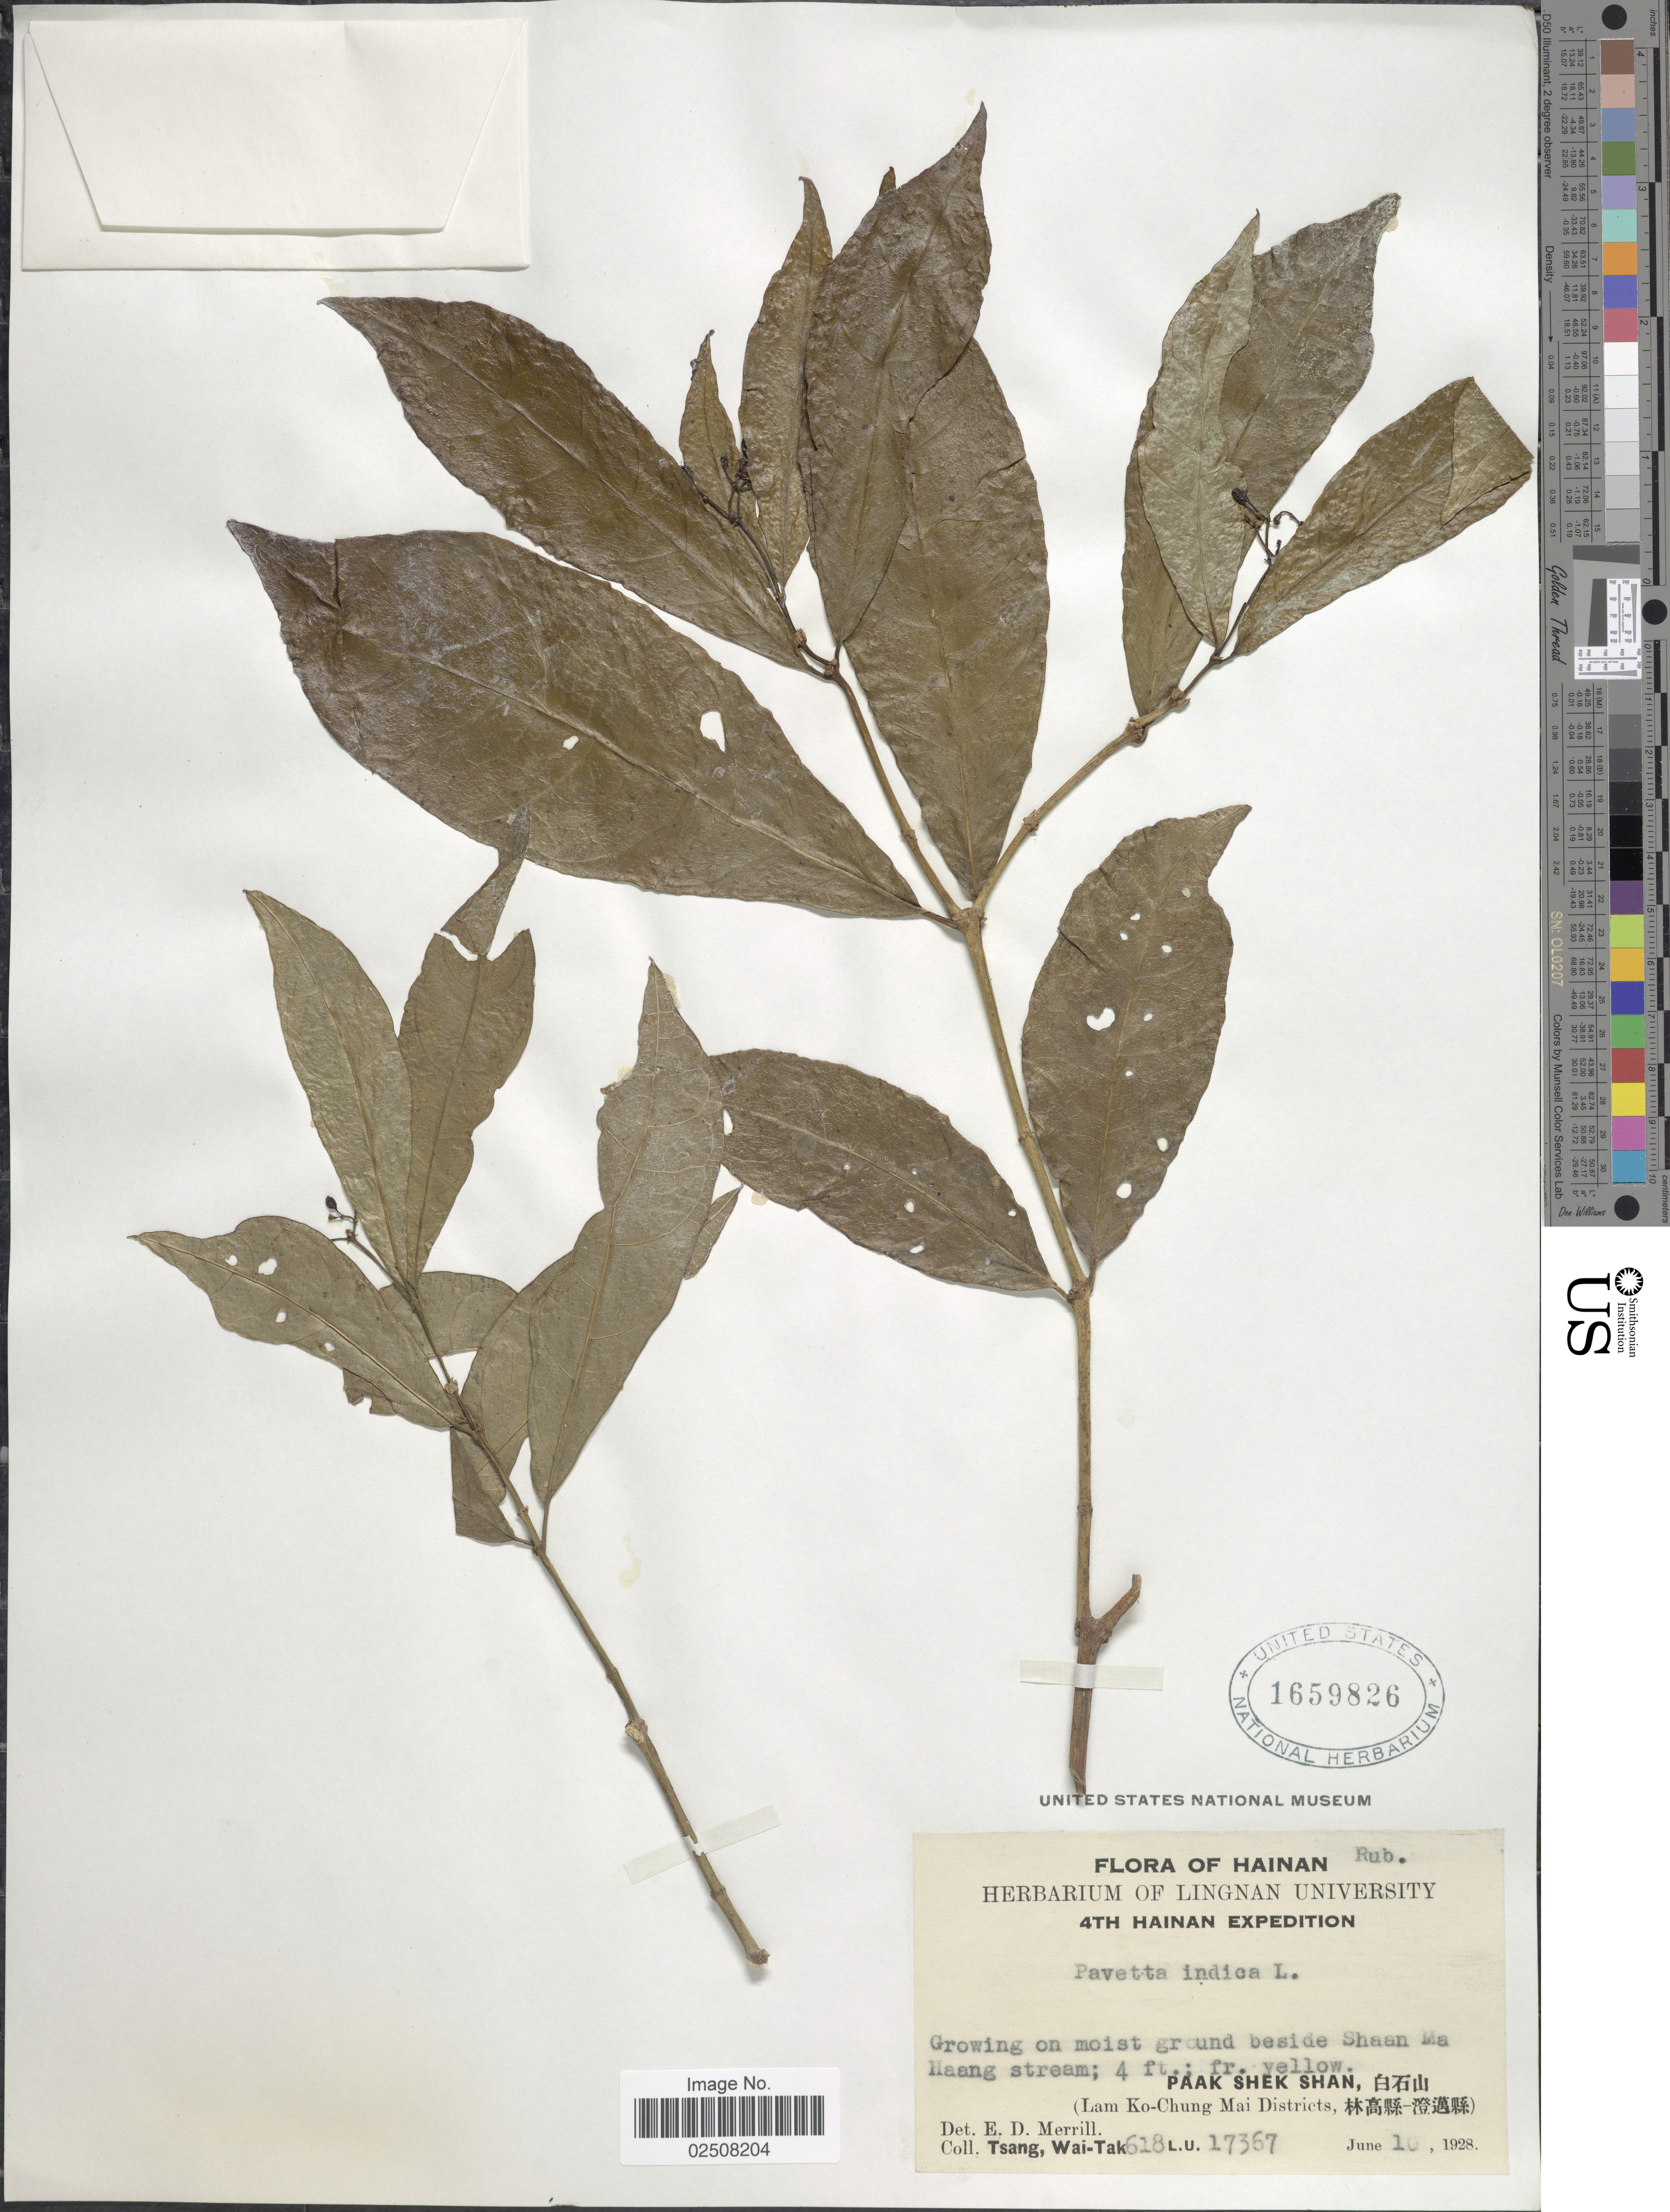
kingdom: Plantae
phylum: Tracheophyta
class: Magnoliopsida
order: Gentianales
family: Rubiaceae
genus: Pavetta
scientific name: Pavetta indica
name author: L.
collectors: W. T. Tsang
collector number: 618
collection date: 1928-06-10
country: China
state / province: Hainan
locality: Growing on moist ground beside Shaan Ma Haang stream, Paak Shek Shan, (Lam Ko-Chung Mai Districts)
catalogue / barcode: US 1659826